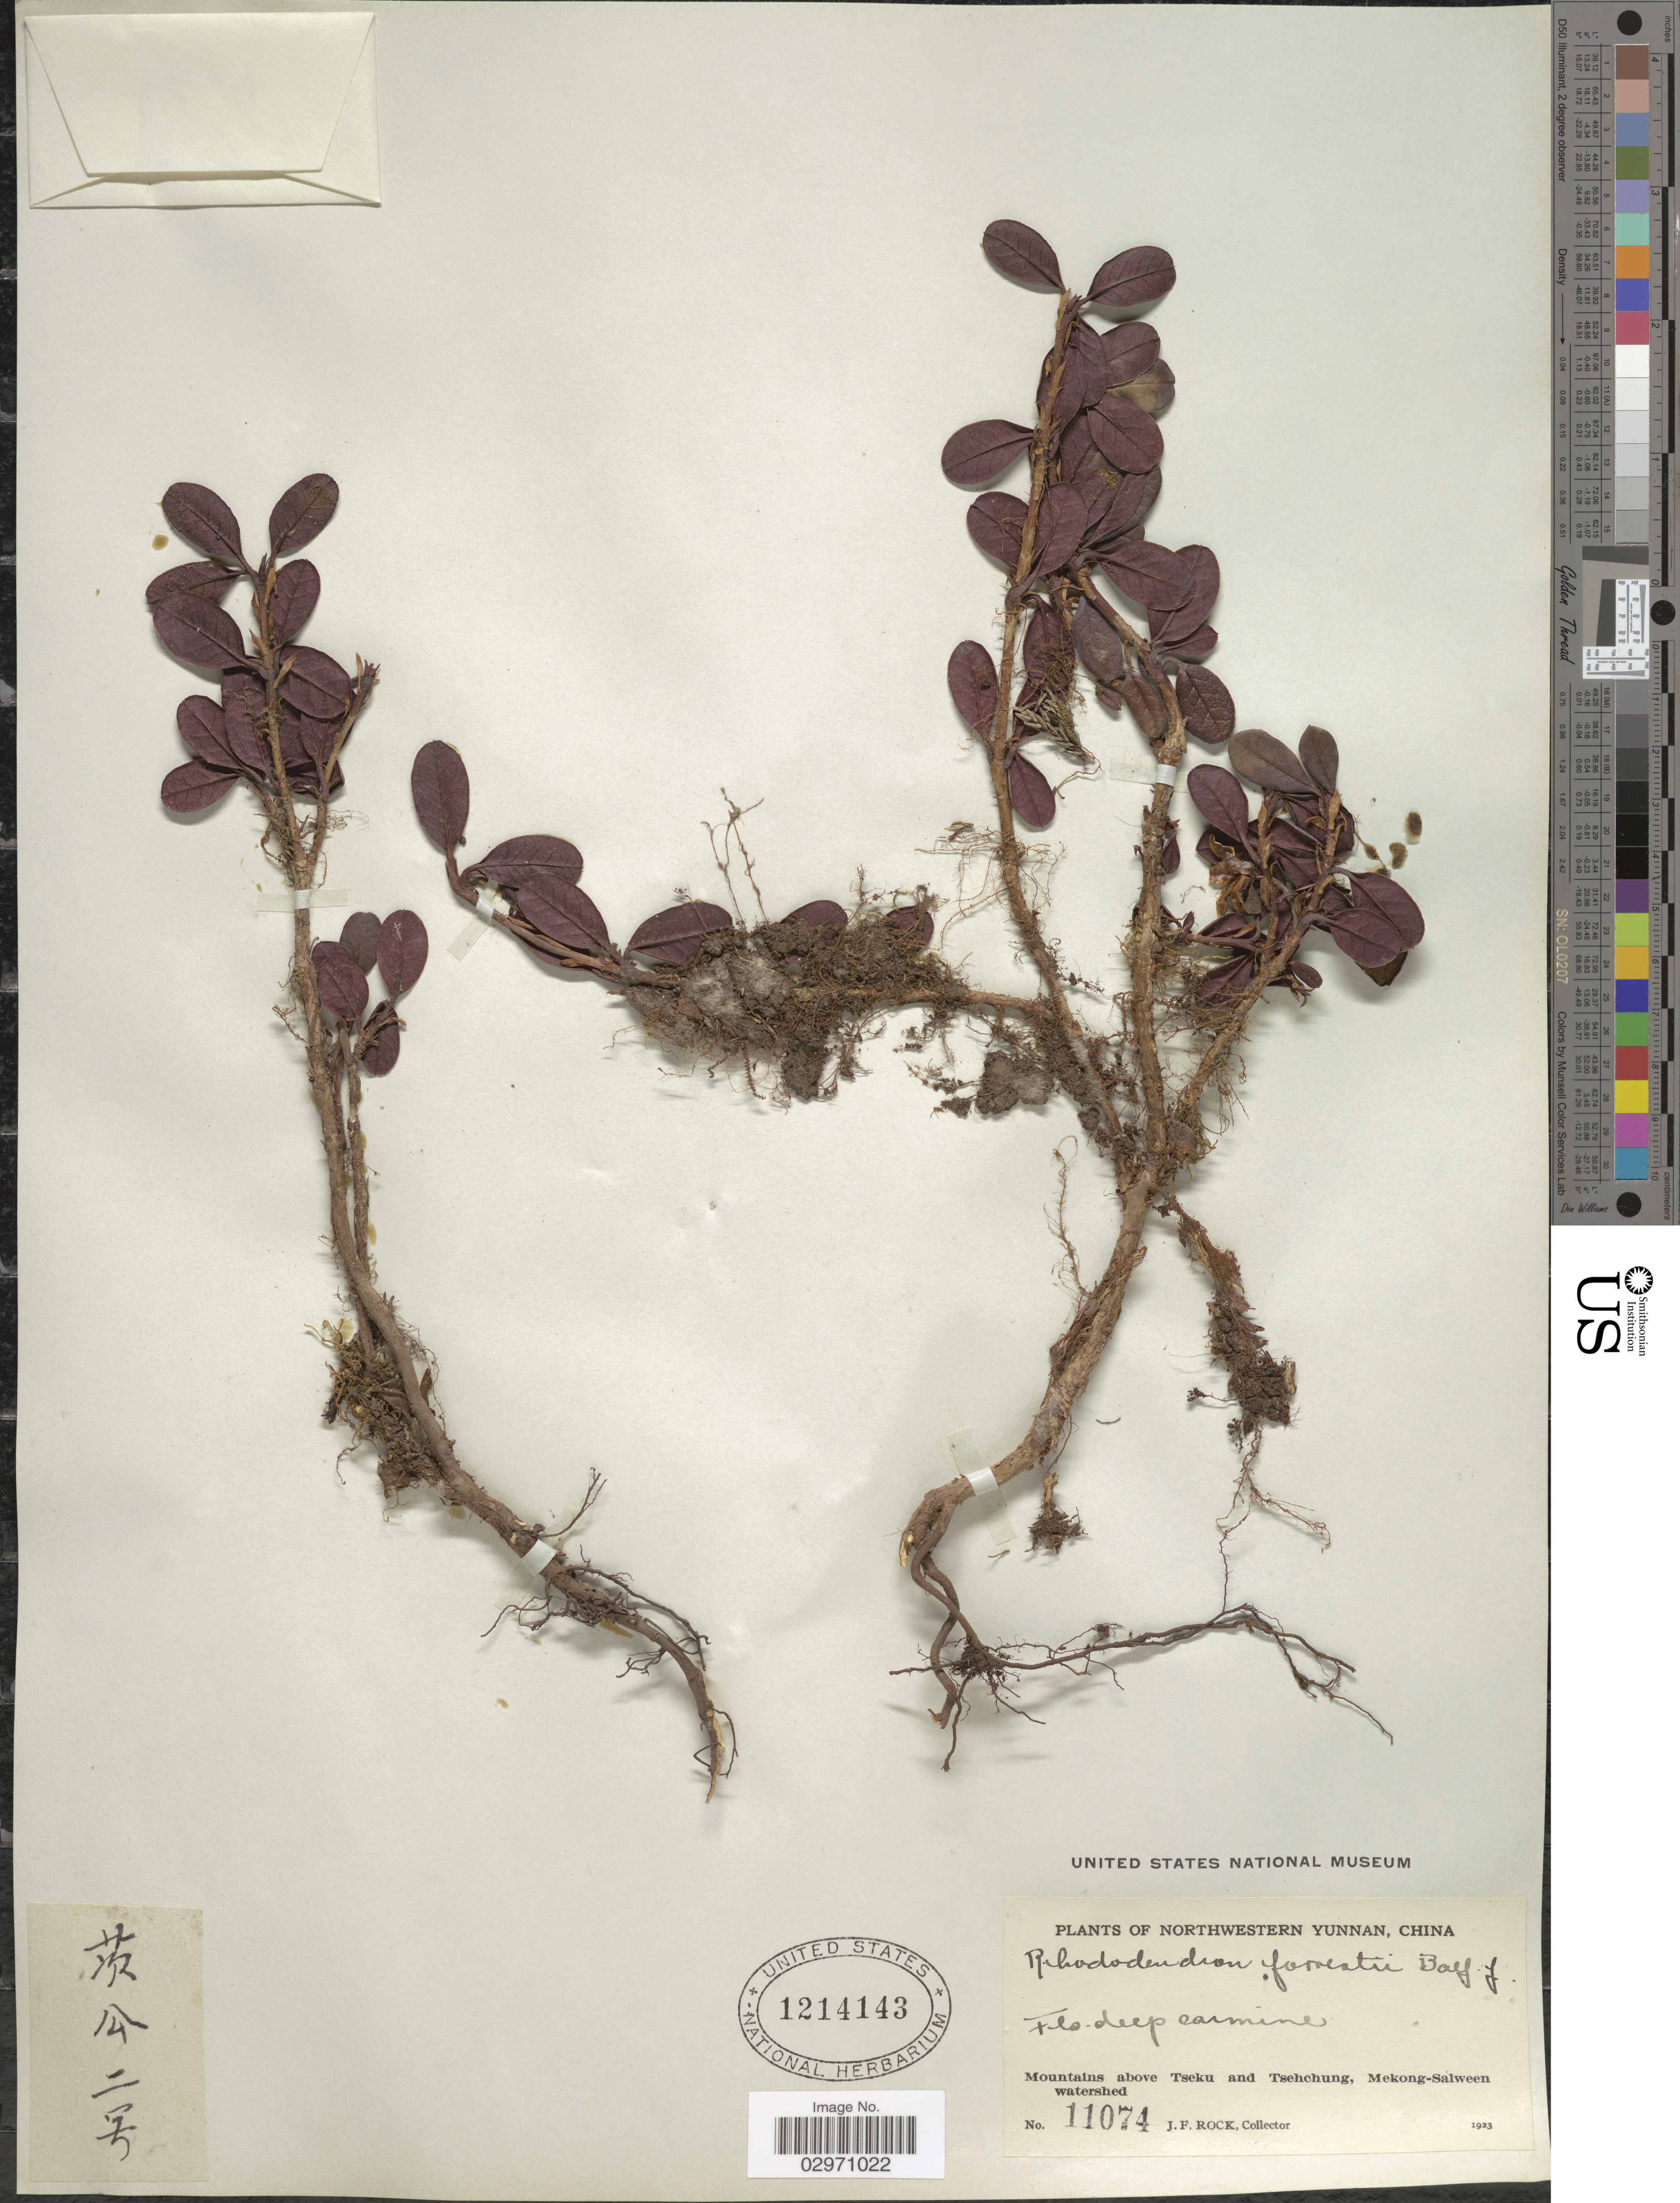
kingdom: Plantae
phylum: Tracheophyta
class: Magnoliopsida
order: Ericales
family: Ericaceae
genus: Rhododendron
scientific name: Rhododendron forrestii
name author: Balf. f. & Diels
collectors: J. Rock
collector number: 11074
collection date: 1923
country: China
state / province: Yunnan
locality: Northwestern Yunnan. Mountains above Tseku and Tsehchung, Mekong-Salween watershed.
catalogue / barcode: US 1214143